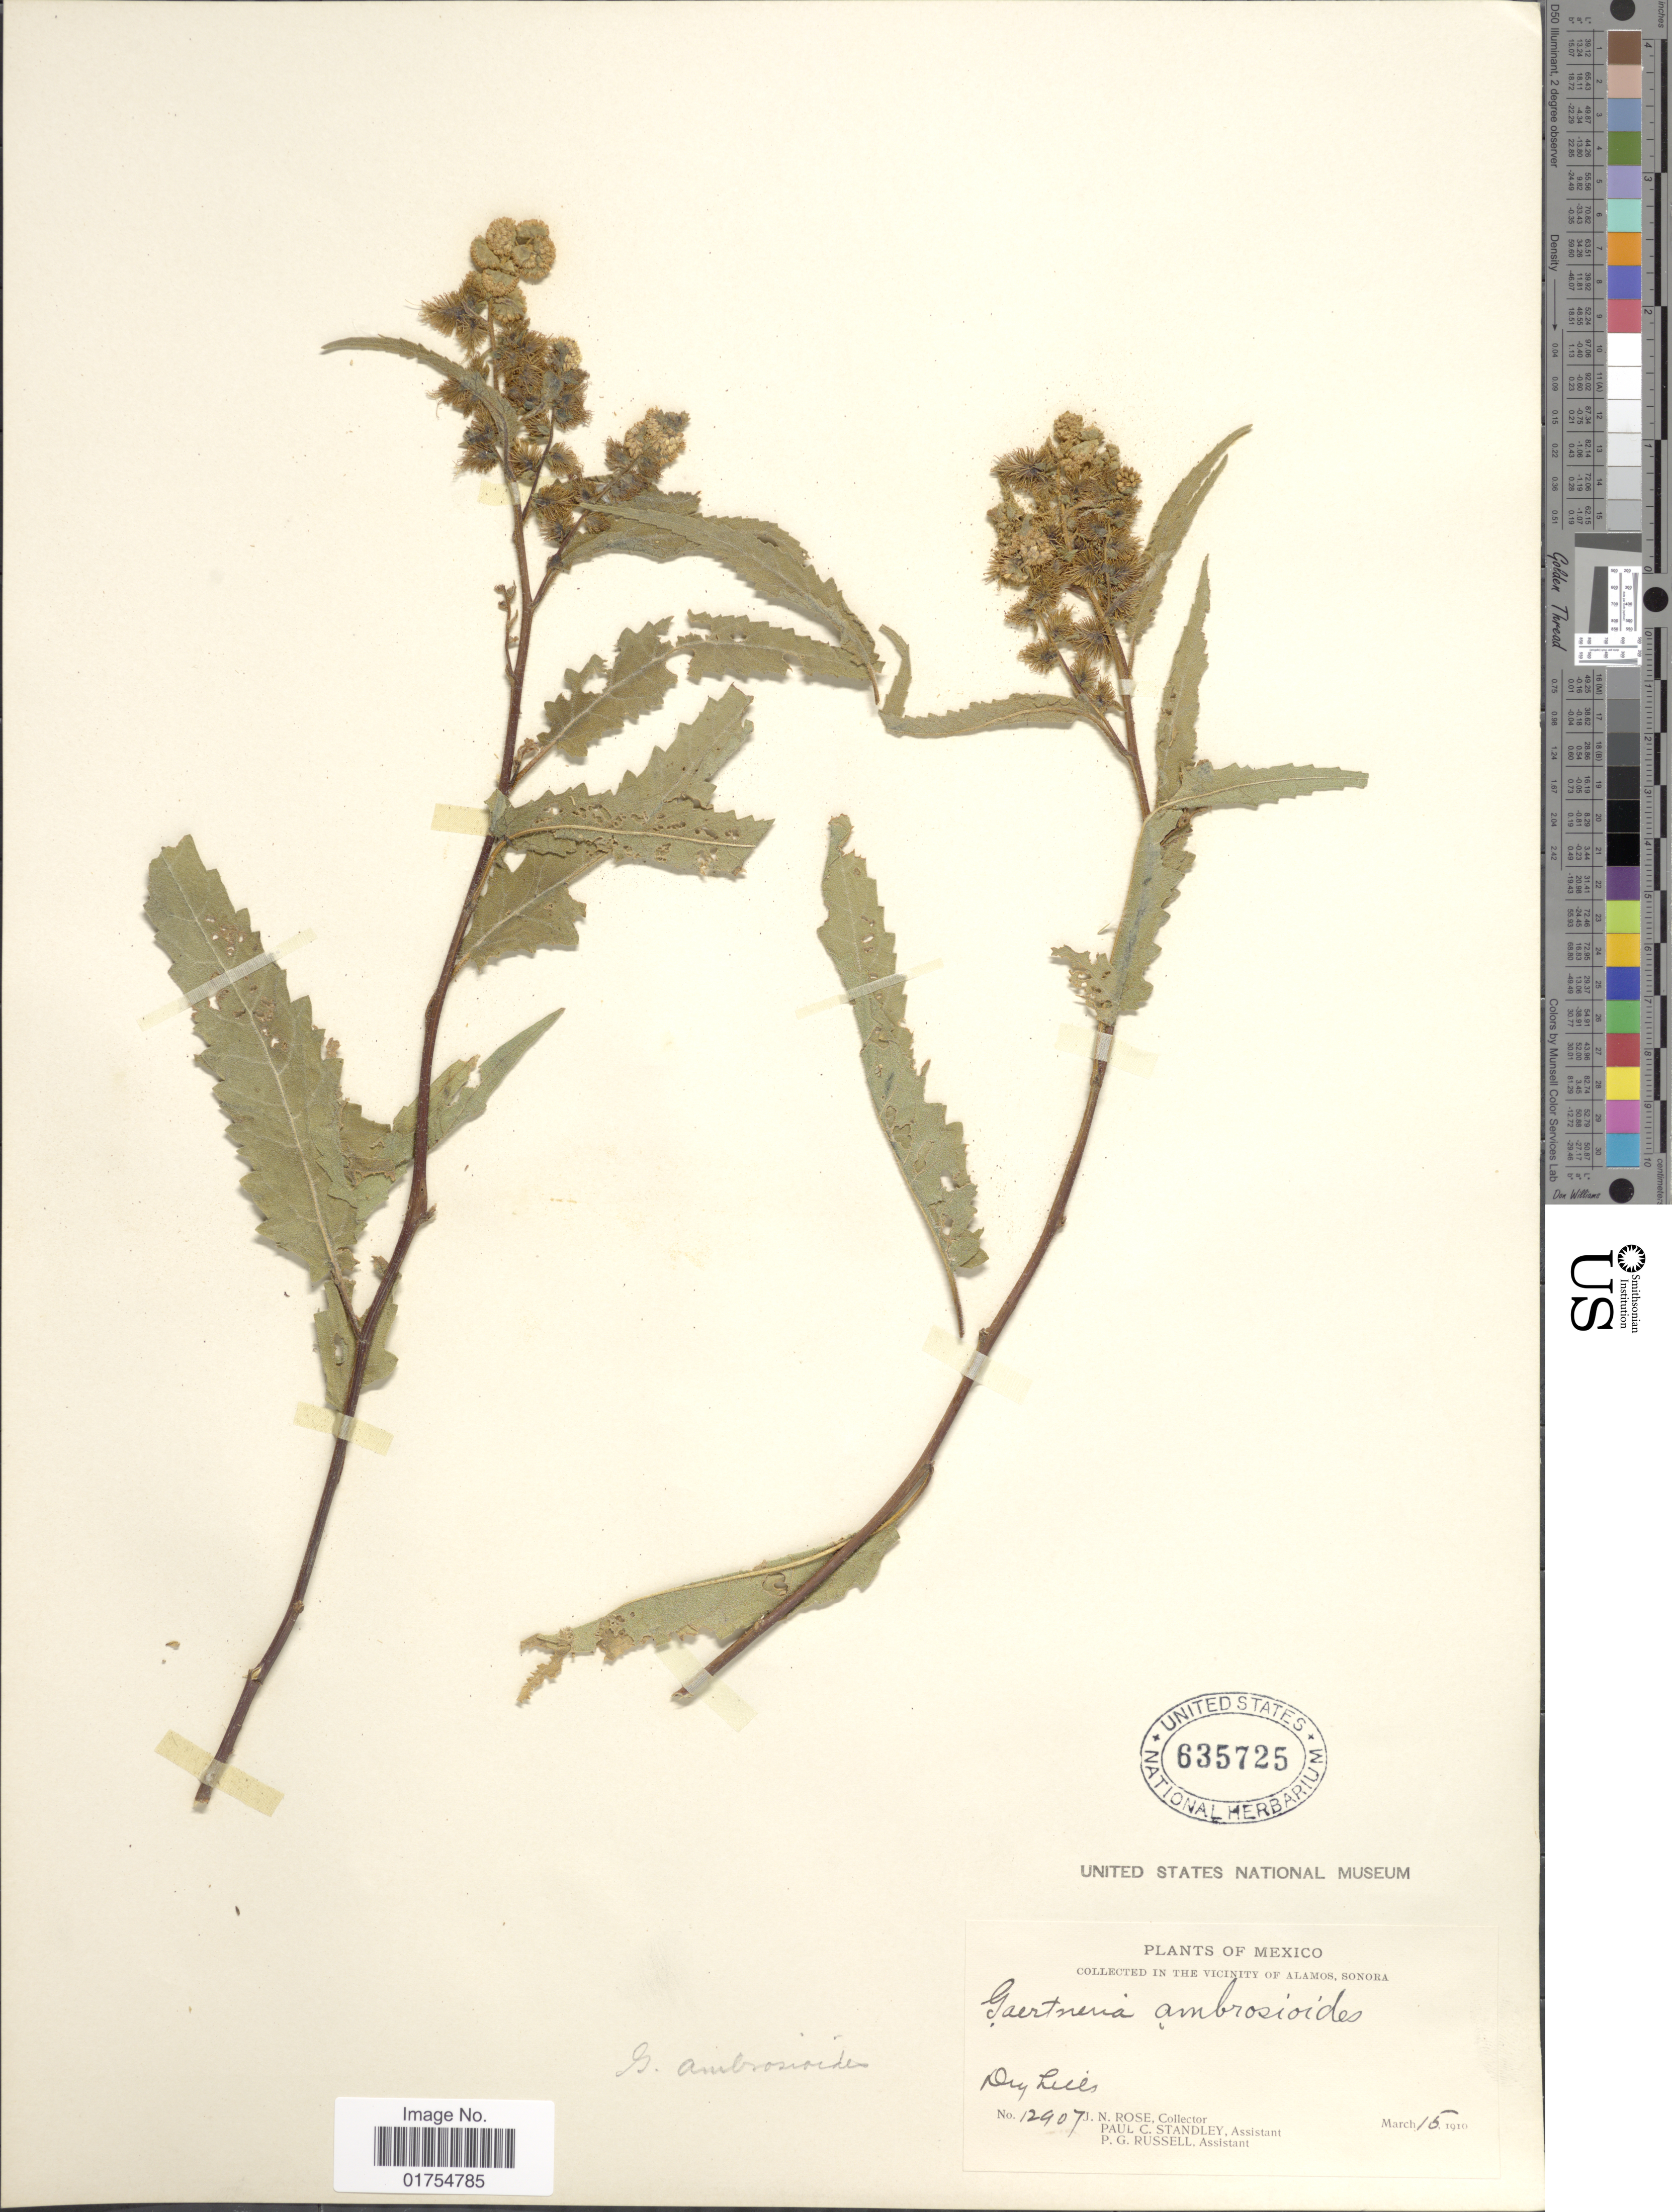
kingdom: Plantae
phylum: Tracheophyta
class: Magnoliopsida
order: Asterales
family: Asteraceae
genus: Franseria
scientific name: Franseria ambrosioides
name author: Cav.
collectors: J. N. Rose, P. C. Standley & P. G. Russell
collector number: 12907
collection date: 1910-03-15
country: Mexico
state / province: Sonora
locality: Vicinity of Alamos.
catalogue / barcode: US 635725